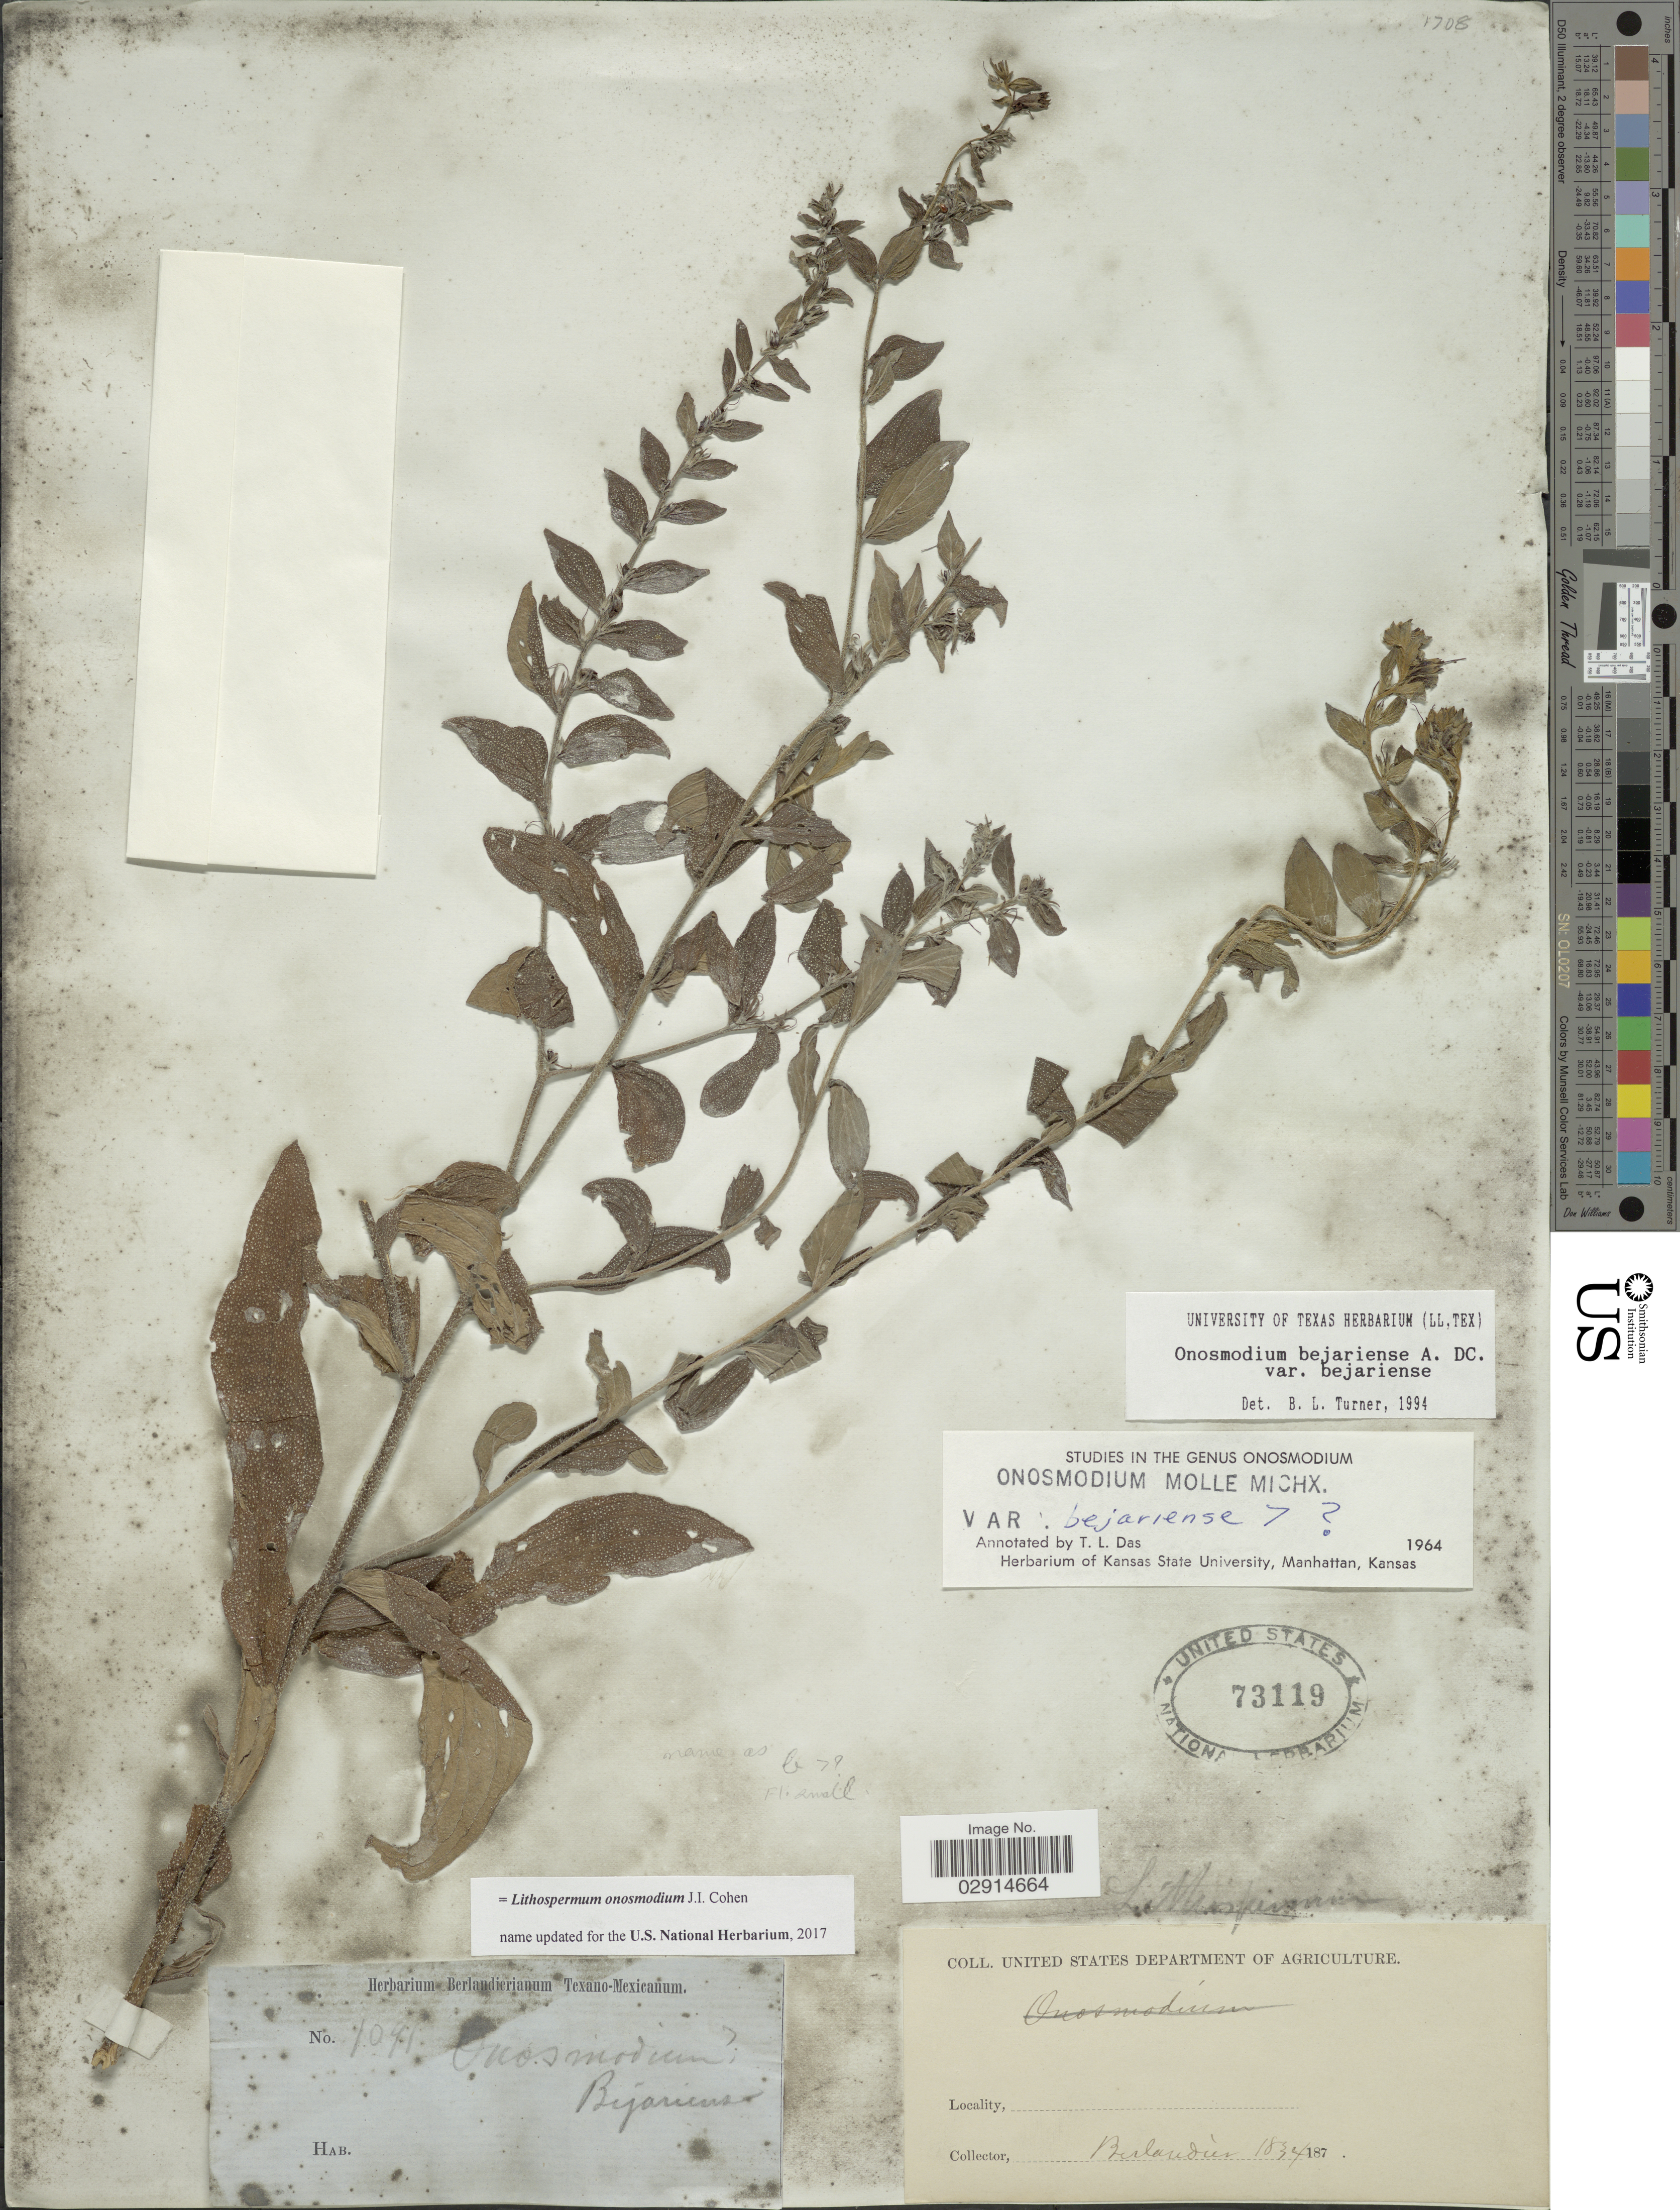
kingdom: Plantae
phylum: Tracheophyta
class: Magnoliopsida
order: Boraginales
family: Boraginaceae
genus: Lithospermum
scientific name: Lithospermum onosmodium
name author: Cohen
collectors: J. L. Berlandier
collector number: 1091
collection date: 1834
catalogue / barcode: US 73119